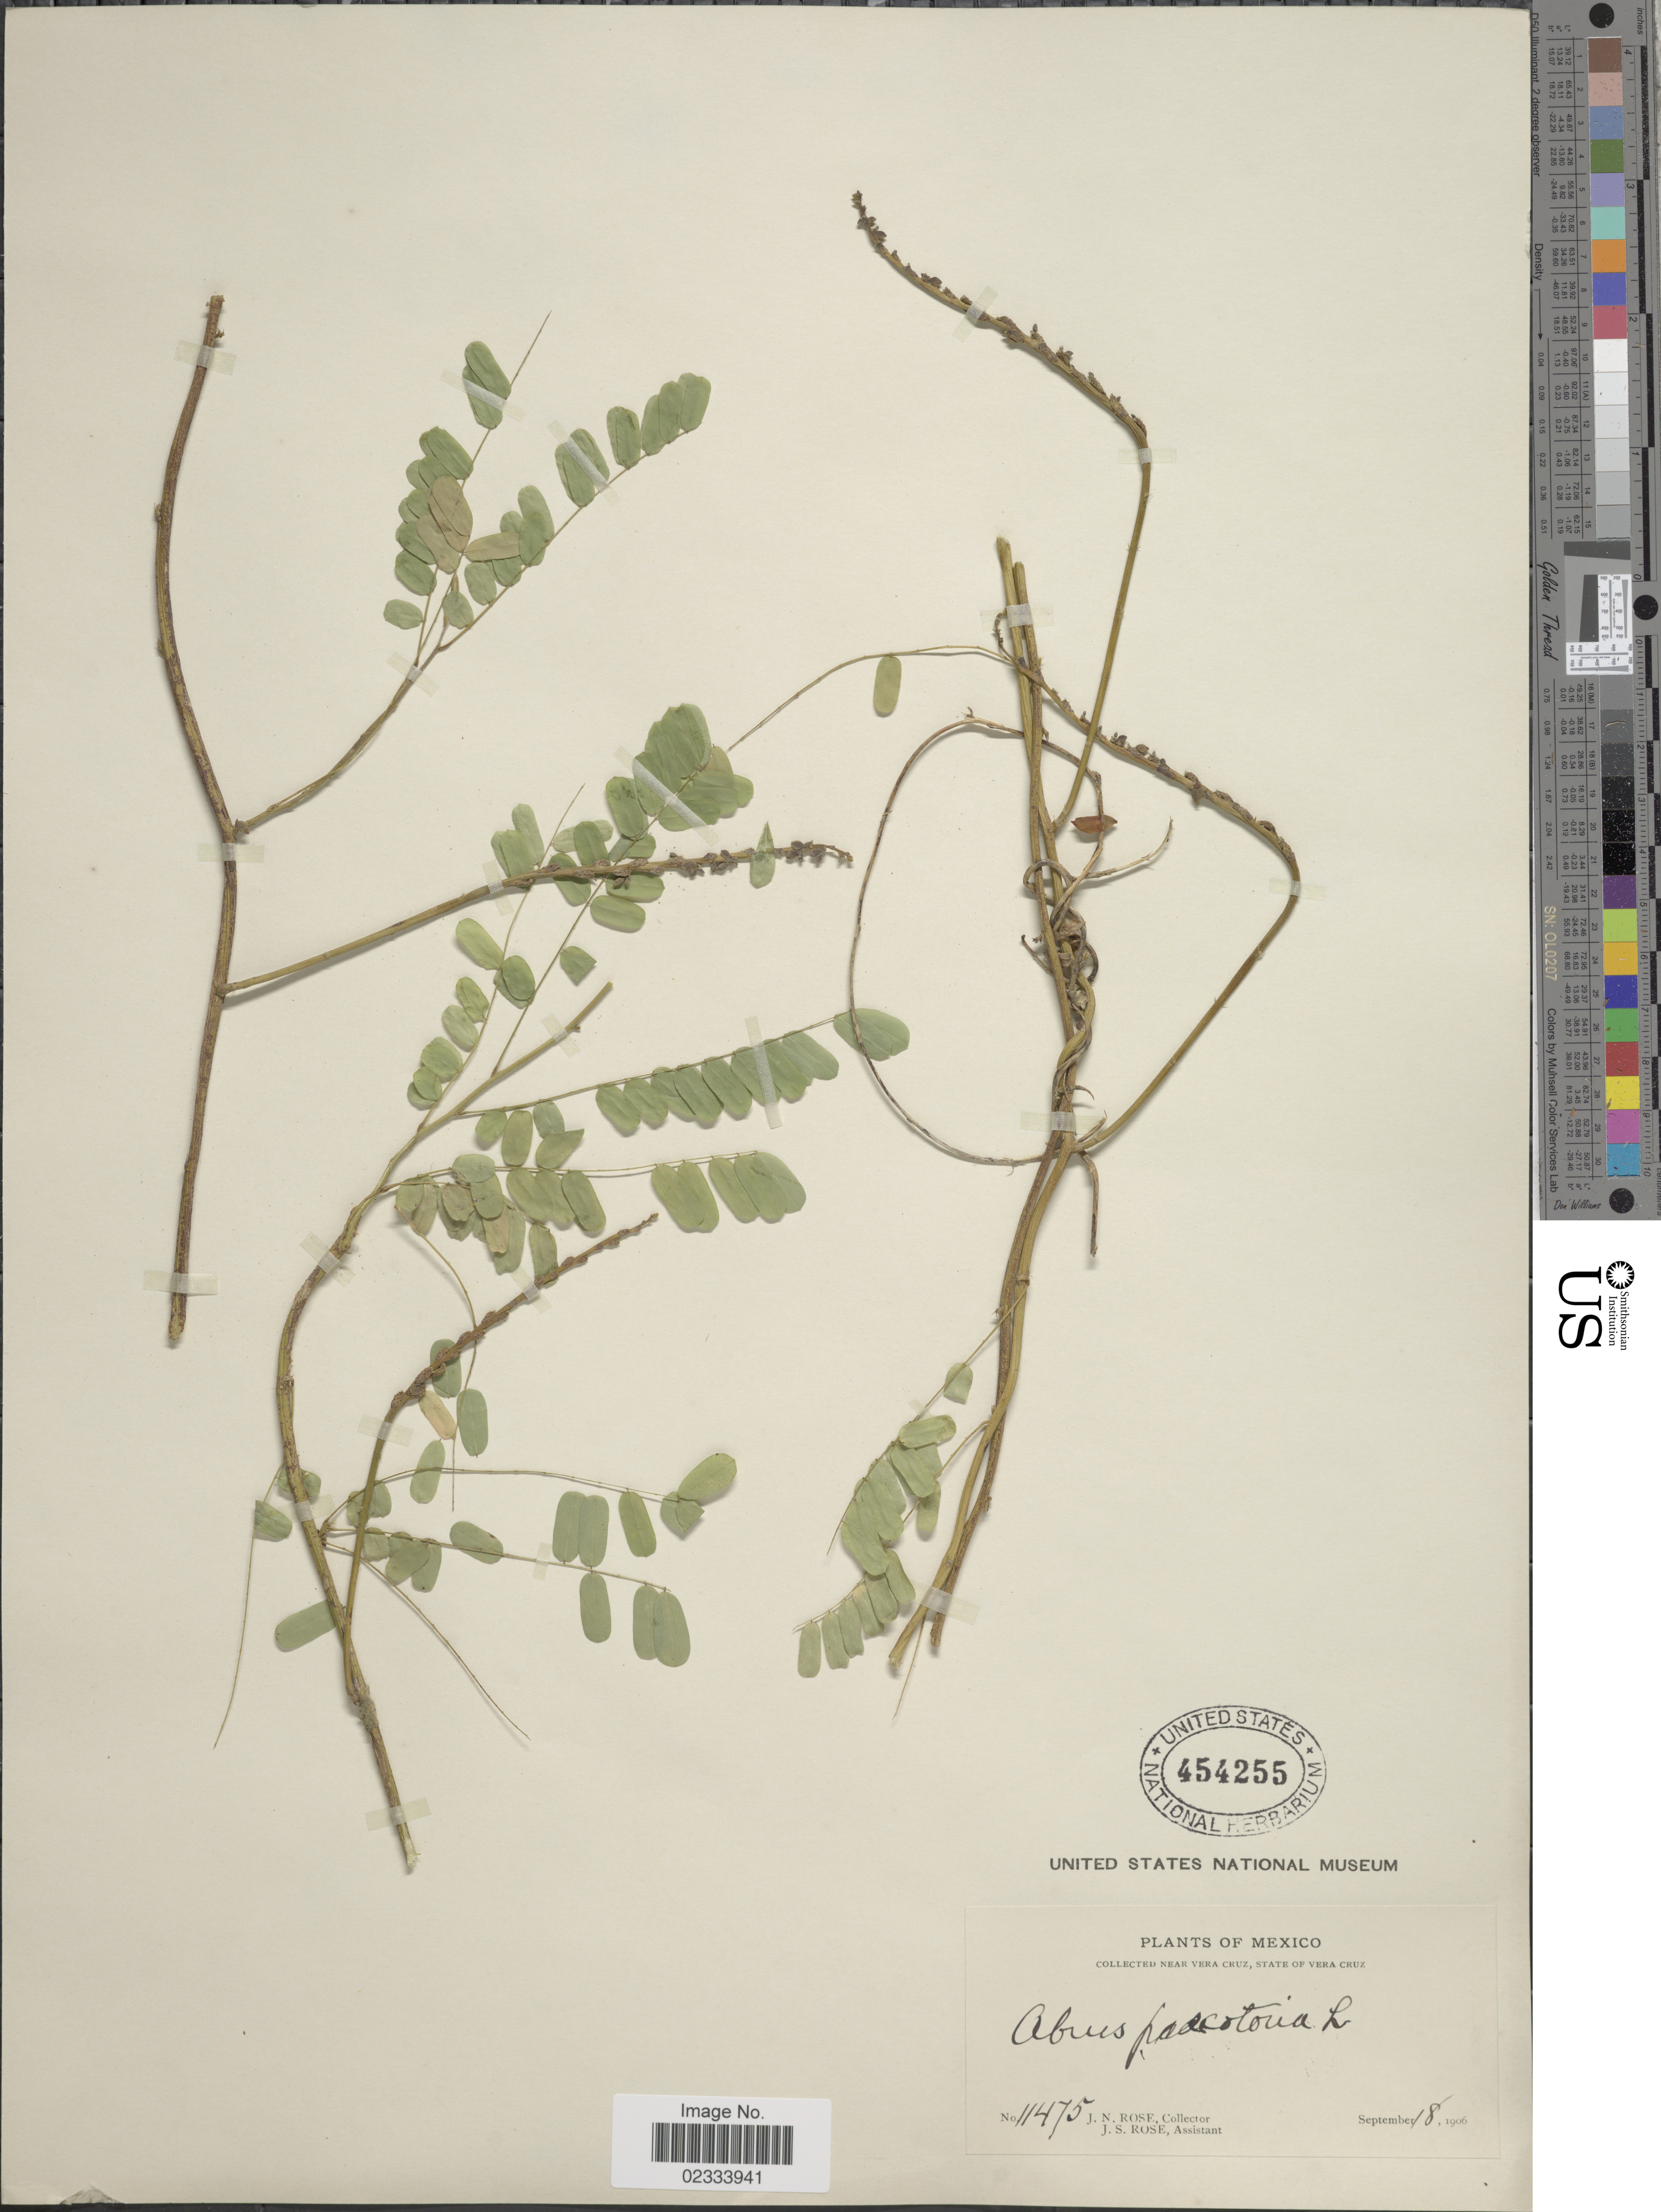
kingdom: Plantae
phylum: Tracheophyta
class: Magnoliopsida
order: Fabales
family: Fabaceae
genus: Abrus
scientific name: Abrus precatorius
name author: L.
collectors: J. N. Rose & J. S. Rose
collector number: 11475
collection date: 1906-09-18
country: Mexico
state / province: Veracruz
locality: Near Vera Cruz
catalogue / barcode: US 454255